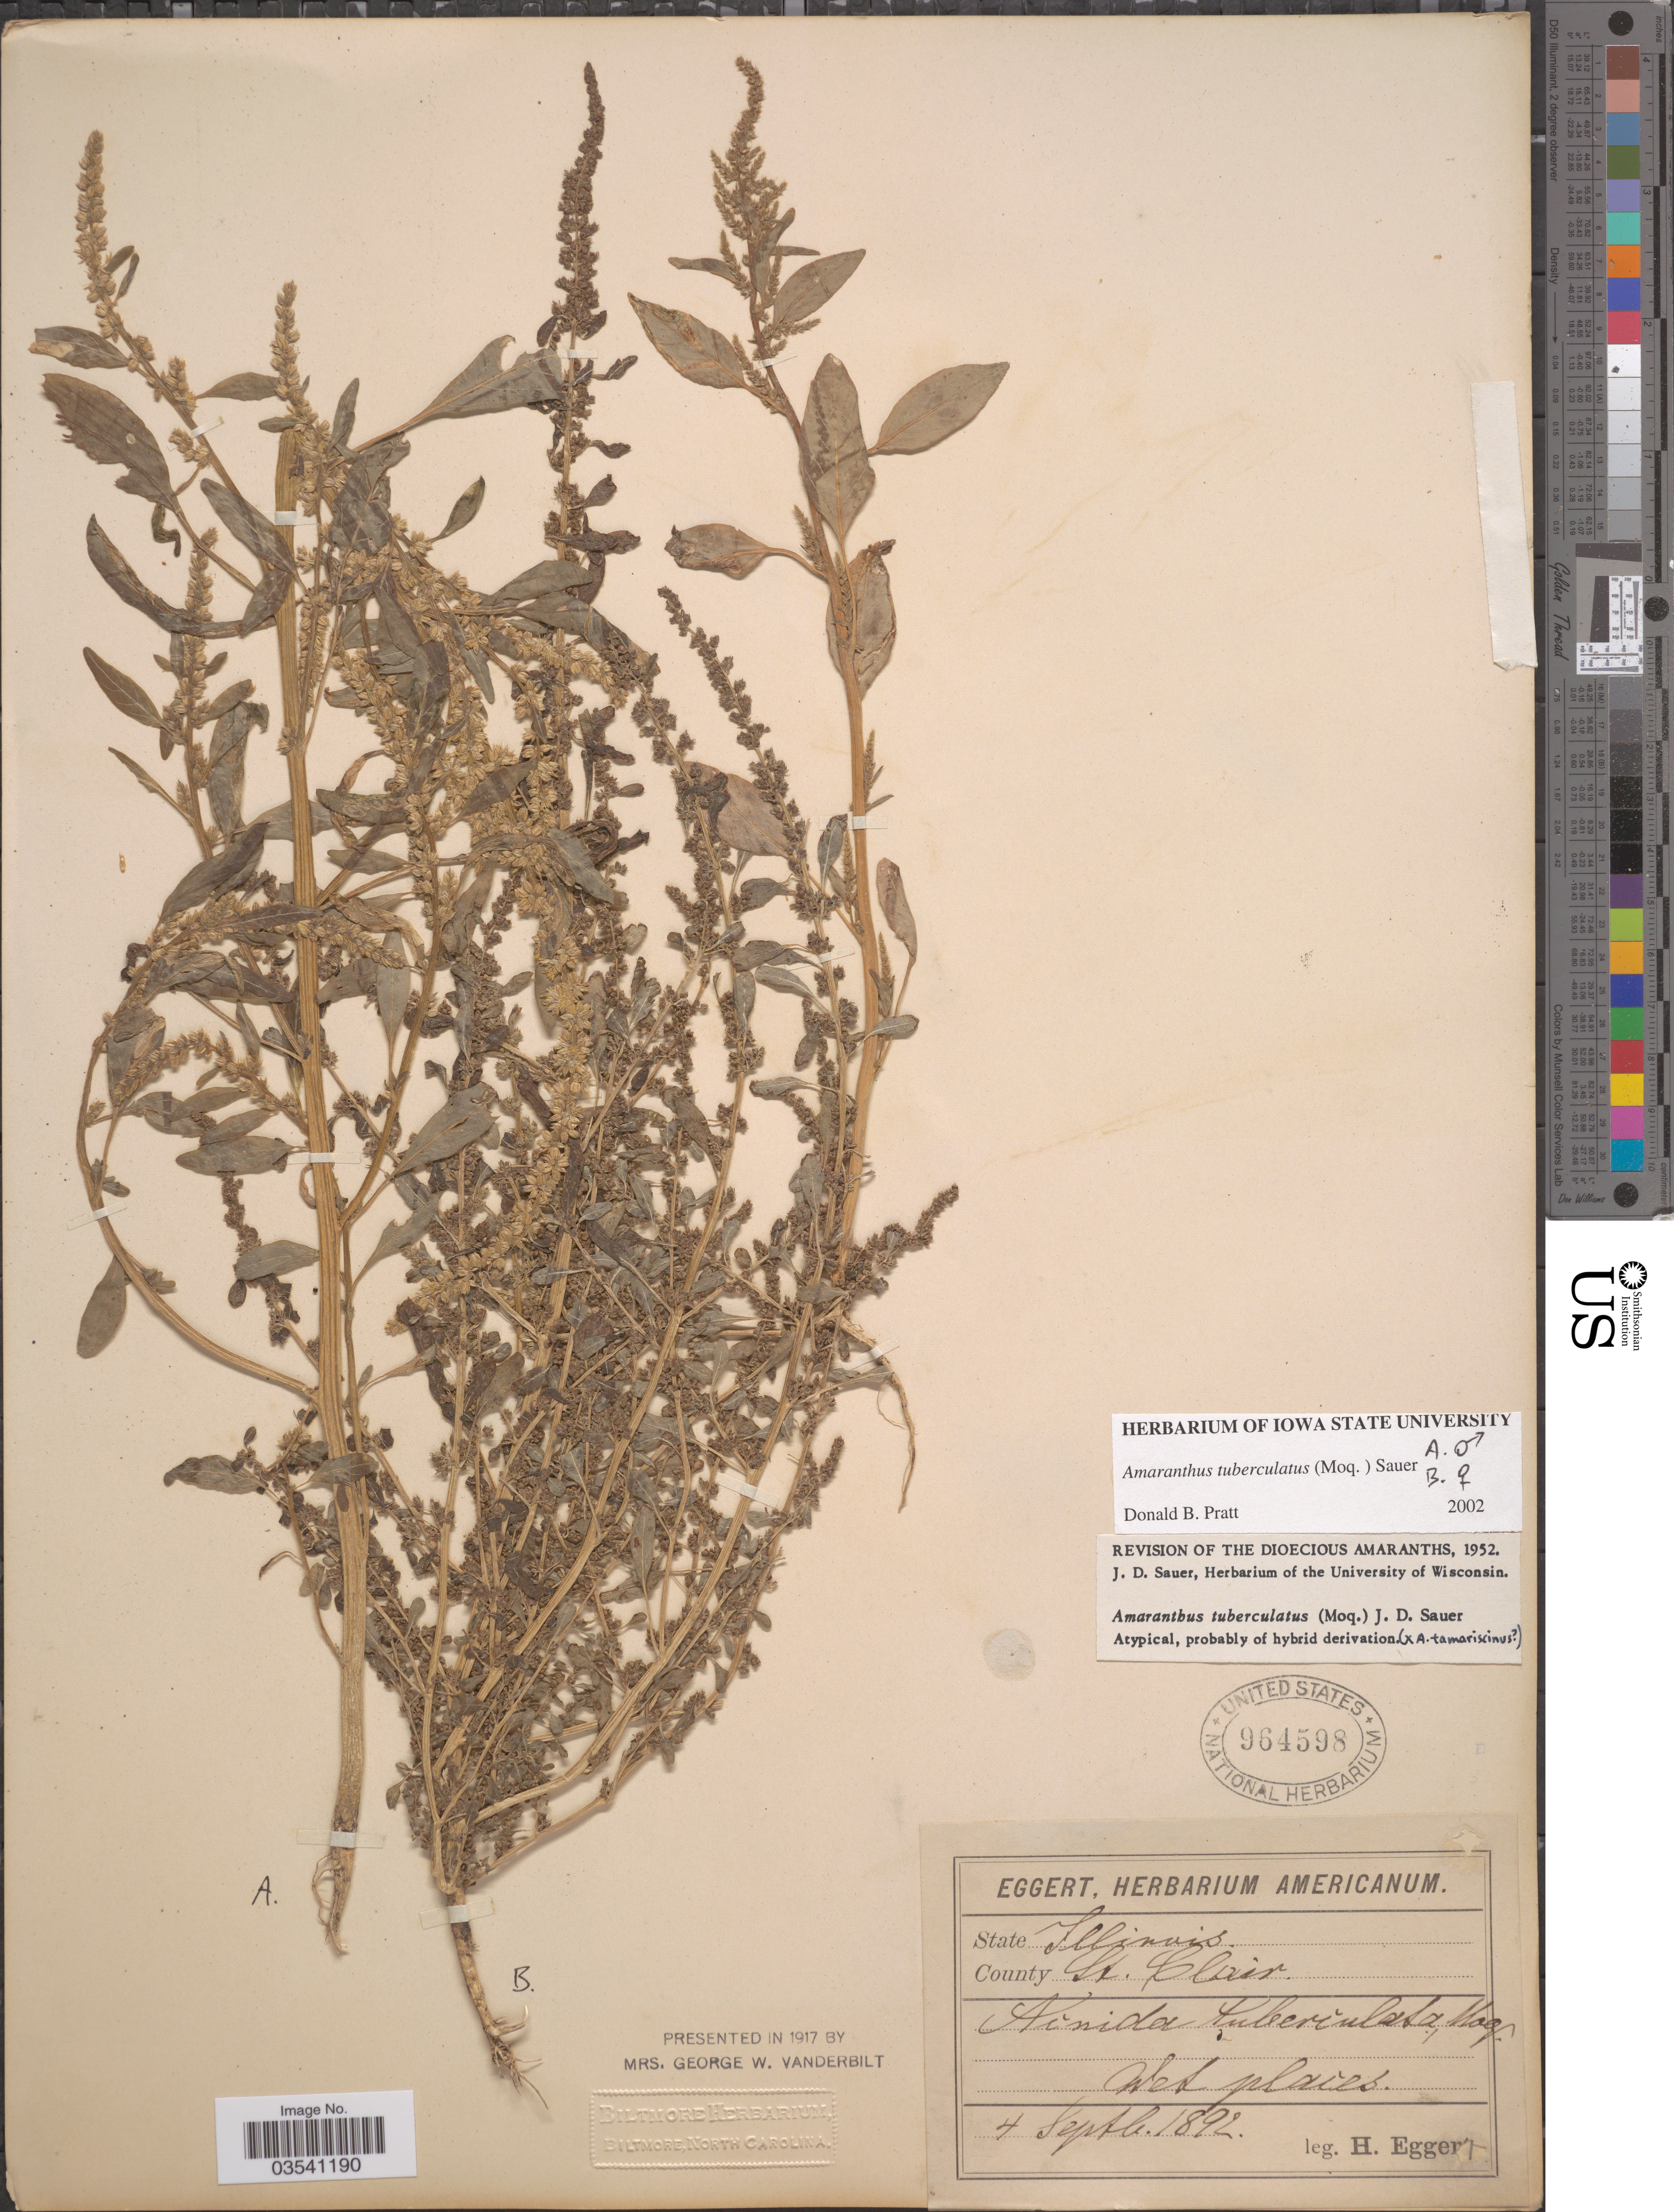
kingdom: Plantae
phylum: Tracheophyta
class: Magnoliopsida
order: Caryophyllales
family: Amaranthaceae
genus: Amaranthus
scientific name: Amaranthus tuberculatus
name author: (Moq.) J.D. Sauer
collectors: H. Eggert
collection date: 1892-09-04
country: United States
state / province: Illinois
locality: County St. Clair.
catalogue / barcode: US 964598